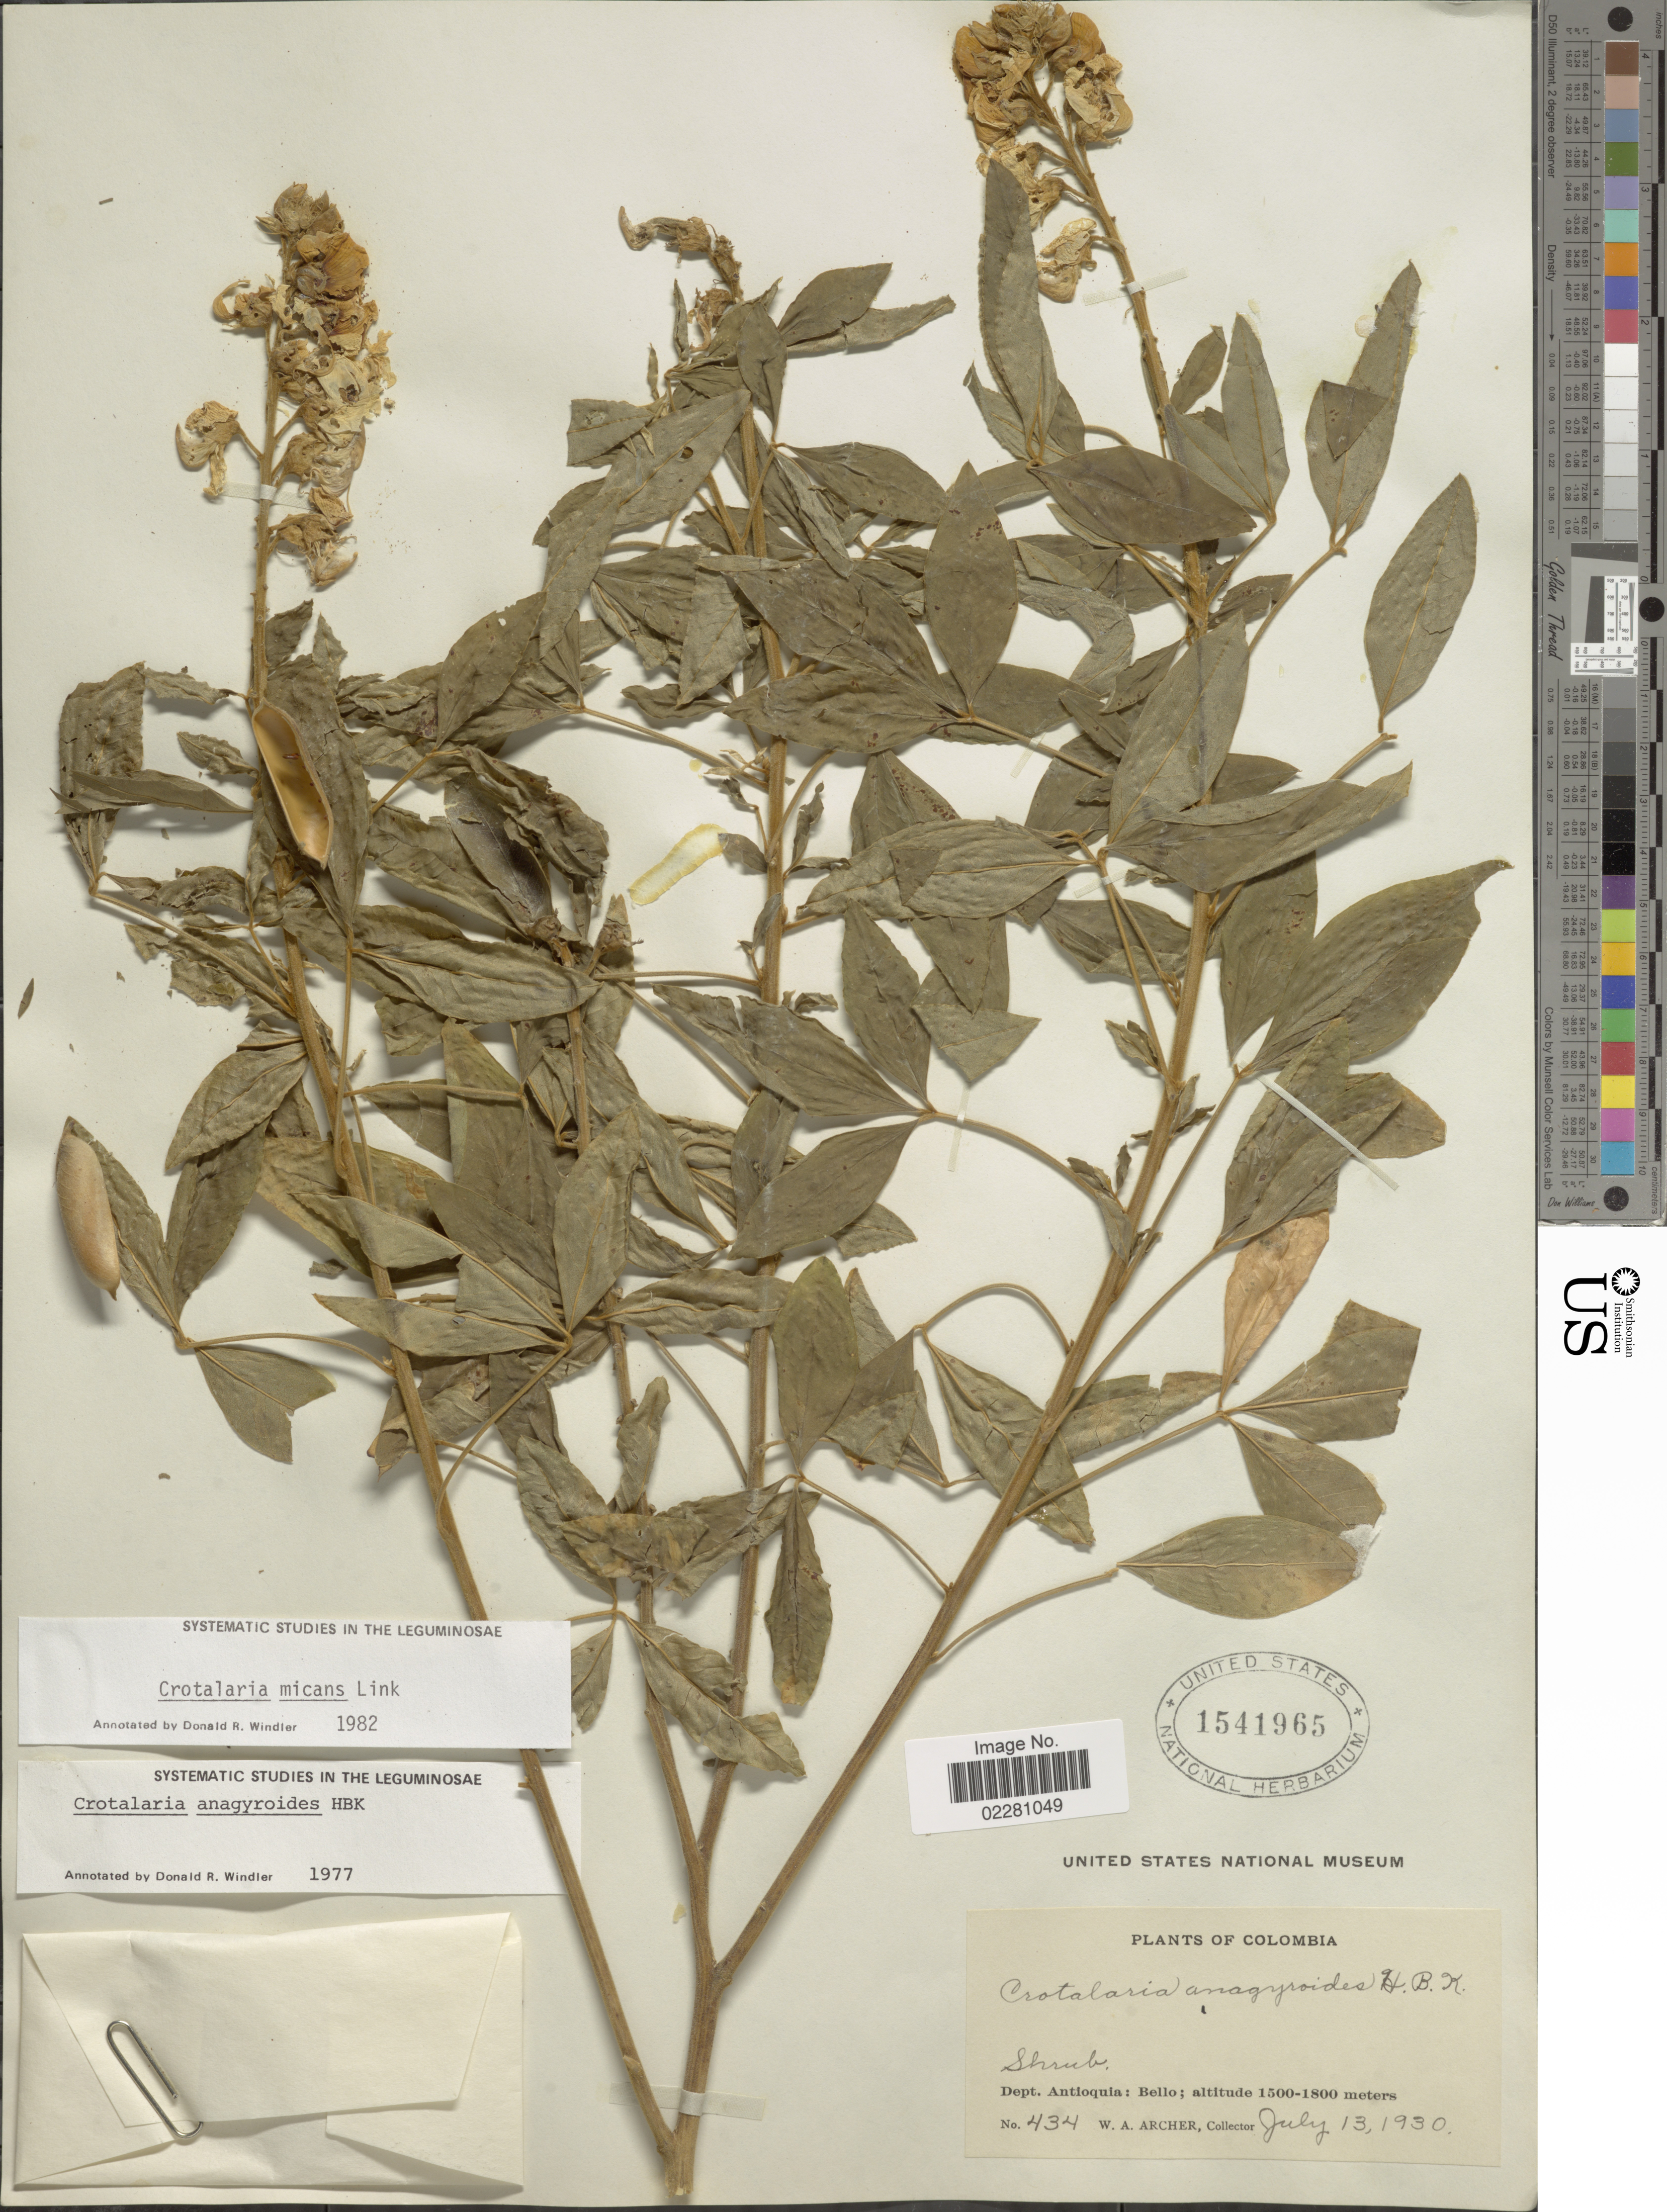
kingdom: Plantae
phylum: Tracheophyta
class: Magnoliopsida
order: Fabales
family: Fabaceae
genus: Crotalaria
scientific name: Crotalaria micans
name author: Link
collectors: W. A. Archer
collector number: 434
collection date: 1930-07-13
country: Colombia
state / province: Antioquia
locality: Bello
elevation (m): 1500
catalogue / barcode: US 1541965